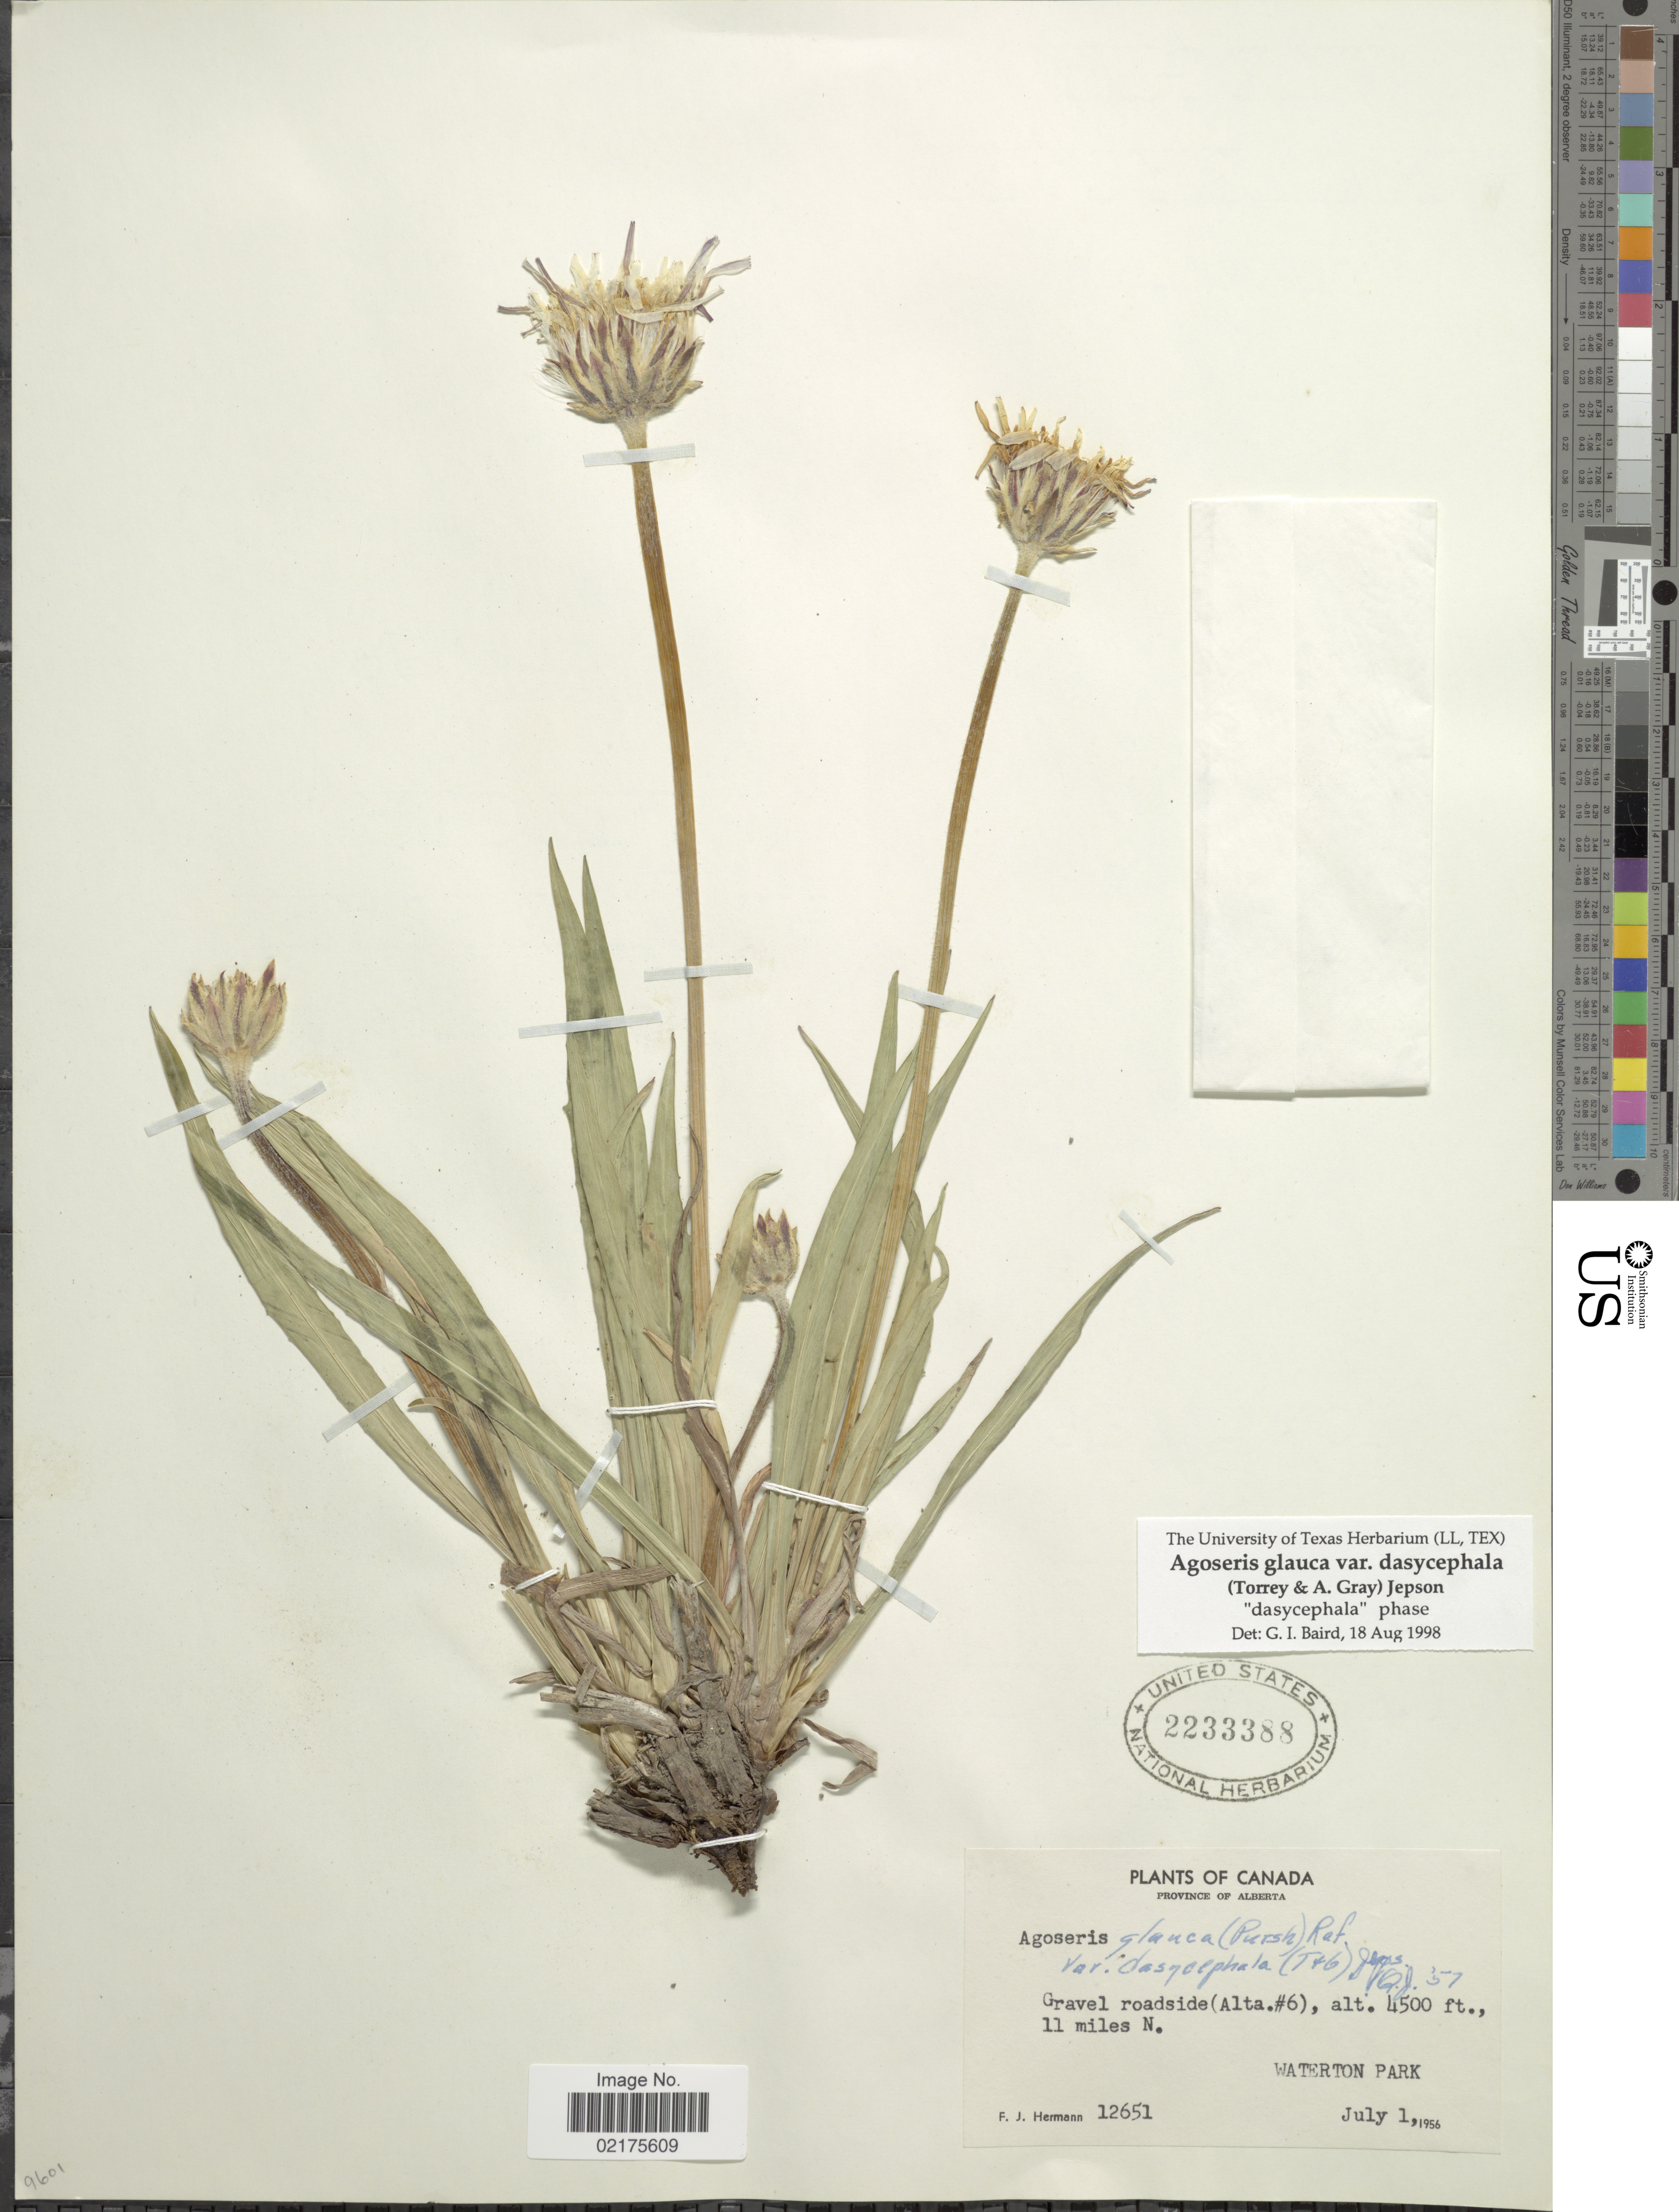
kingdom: Plantae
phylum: Tracheophyta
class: Magnoliopsida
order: Asterales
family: Asteraceae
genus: Agoseris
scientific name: Agoseris glauca var. dasycephala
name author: (Torr. & A. Gray) Jeps.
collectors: F. J. Hermann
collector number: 12651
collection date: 1956-07-01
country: Canada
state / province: Alberta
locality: Gravel roadside (Alta. #6), Waterton Park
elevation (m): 1372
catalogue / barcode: US 2233388